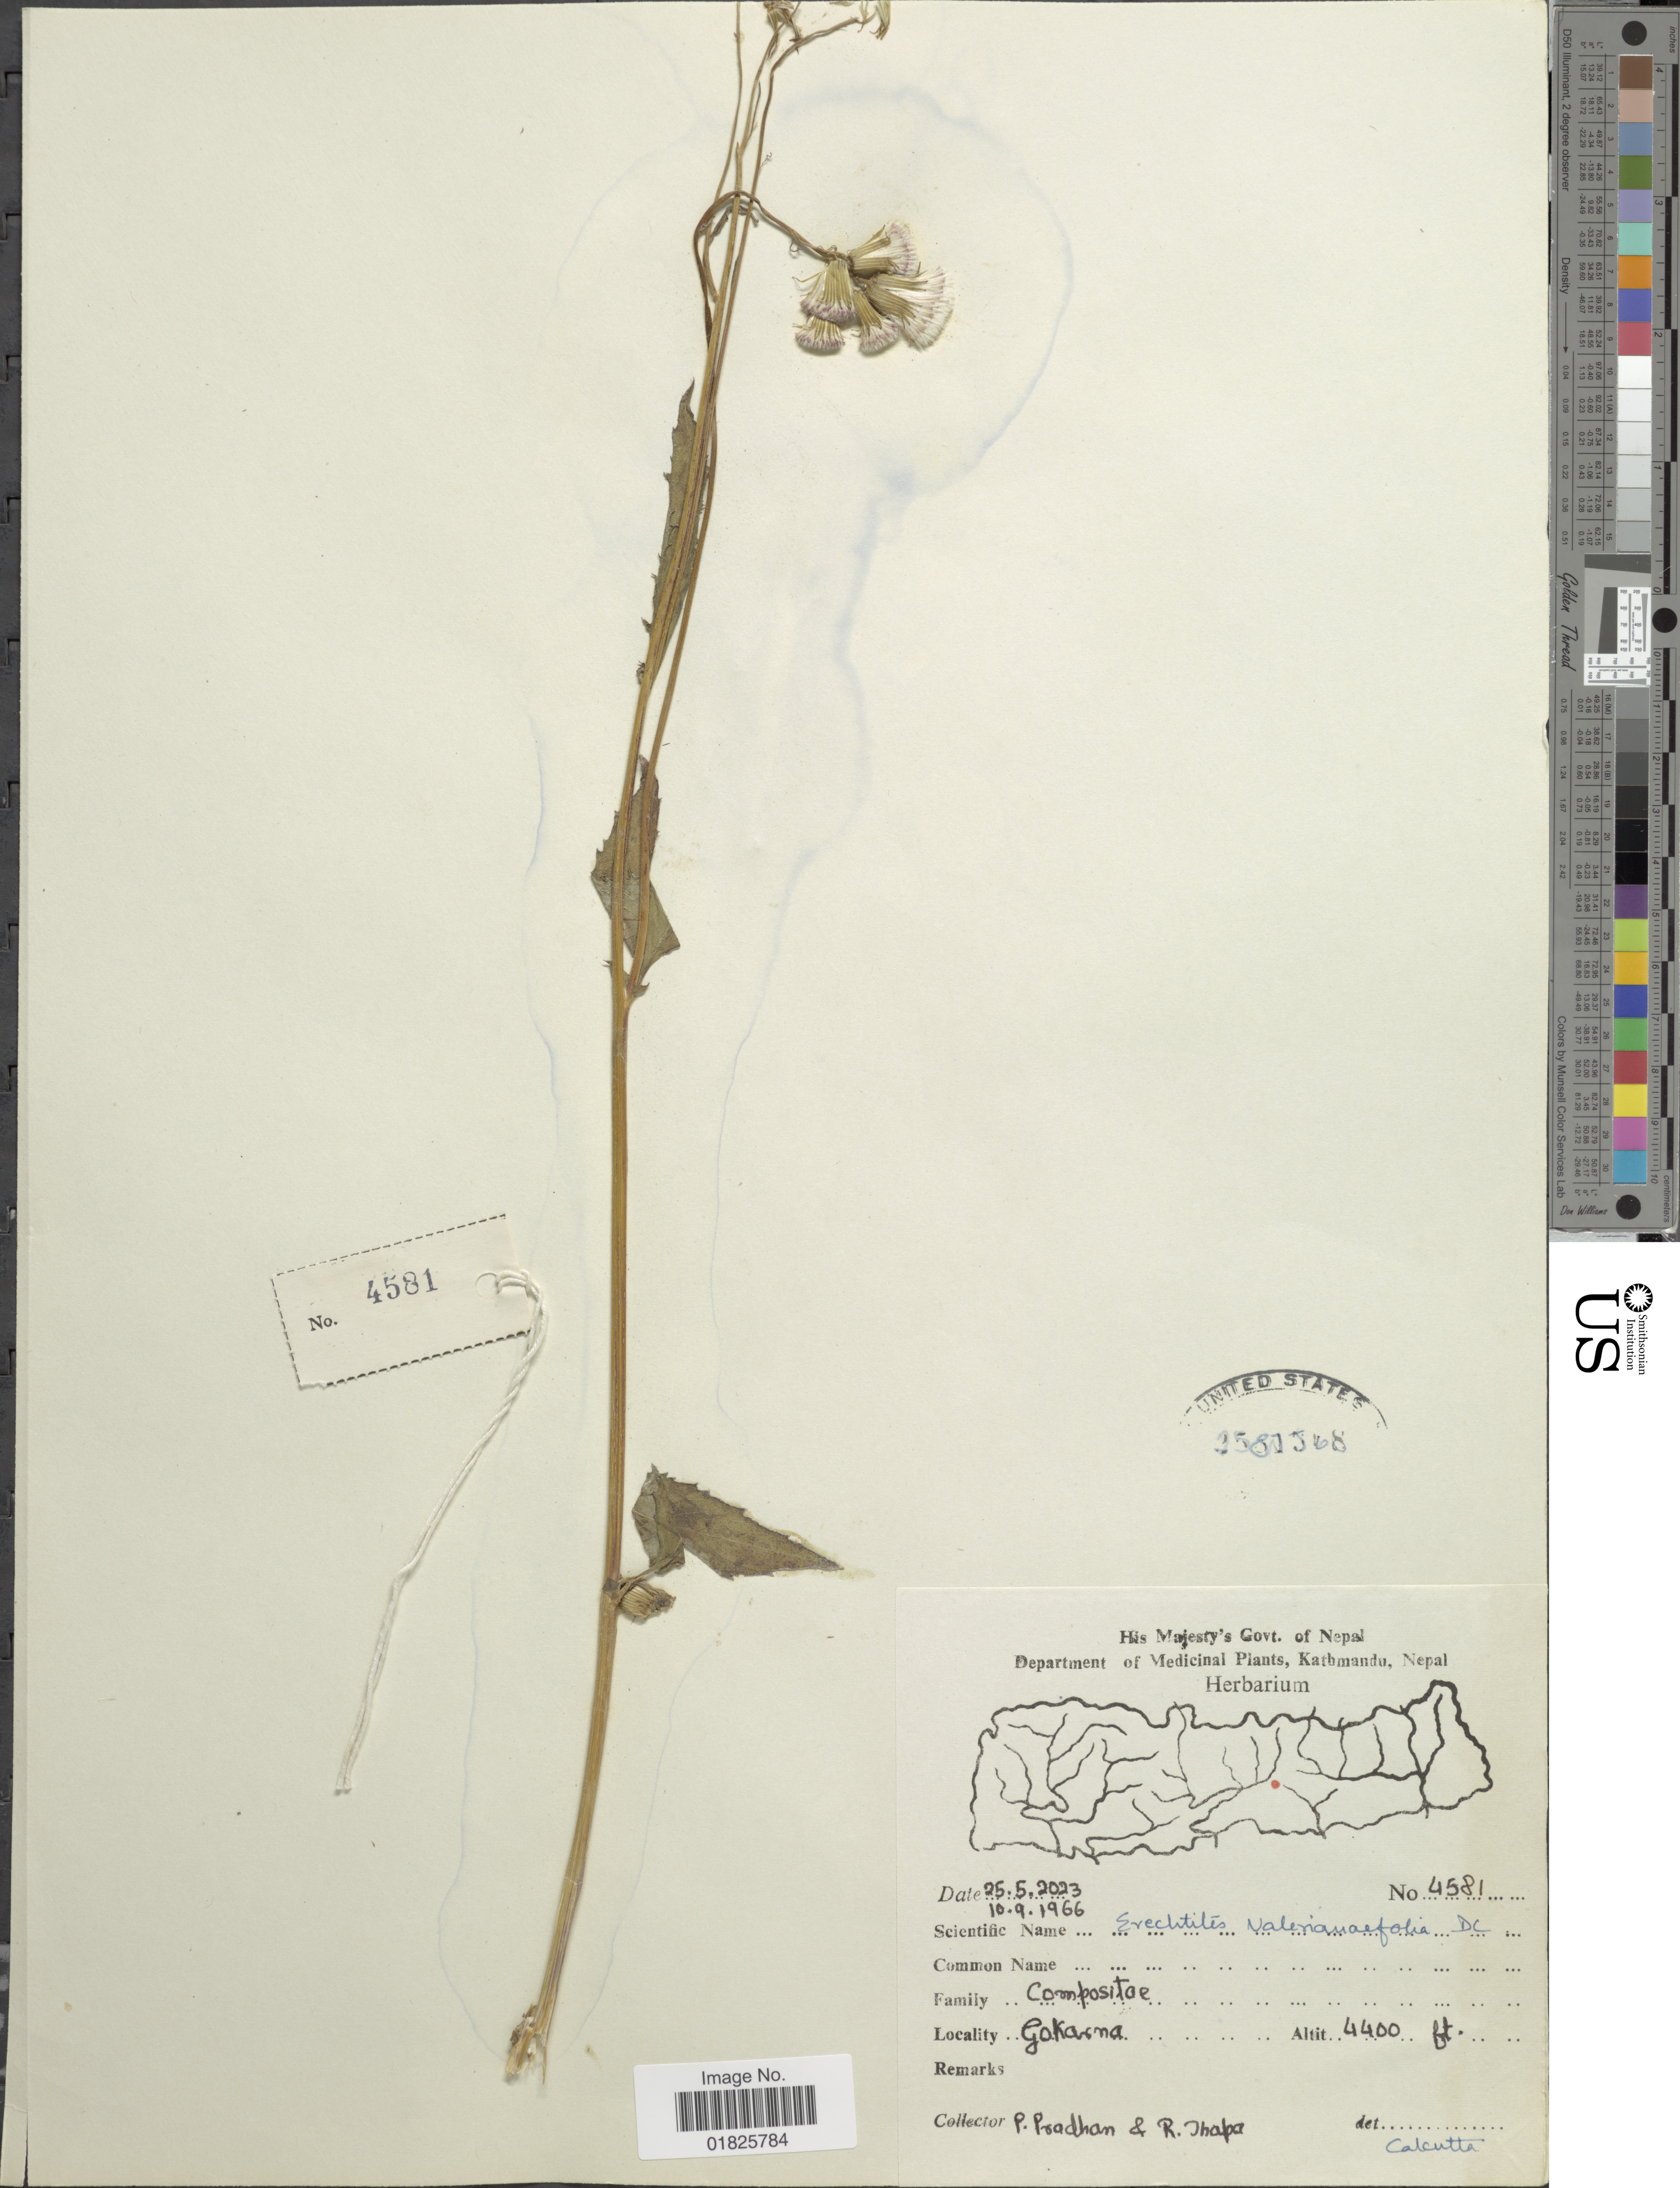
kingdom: Plantae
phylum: Tracheophyta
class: Magnoliopsida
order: Asterales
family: Asteraceae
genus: Erechtites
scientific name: Erechtites valerianifolius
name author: (Link ex Spreng.) DC.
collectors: P. Pradhan & R. Thapa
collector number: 4581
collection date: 1966-09-10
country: Nepal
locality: Gokarna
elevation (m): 1341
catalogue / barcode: US 2581568